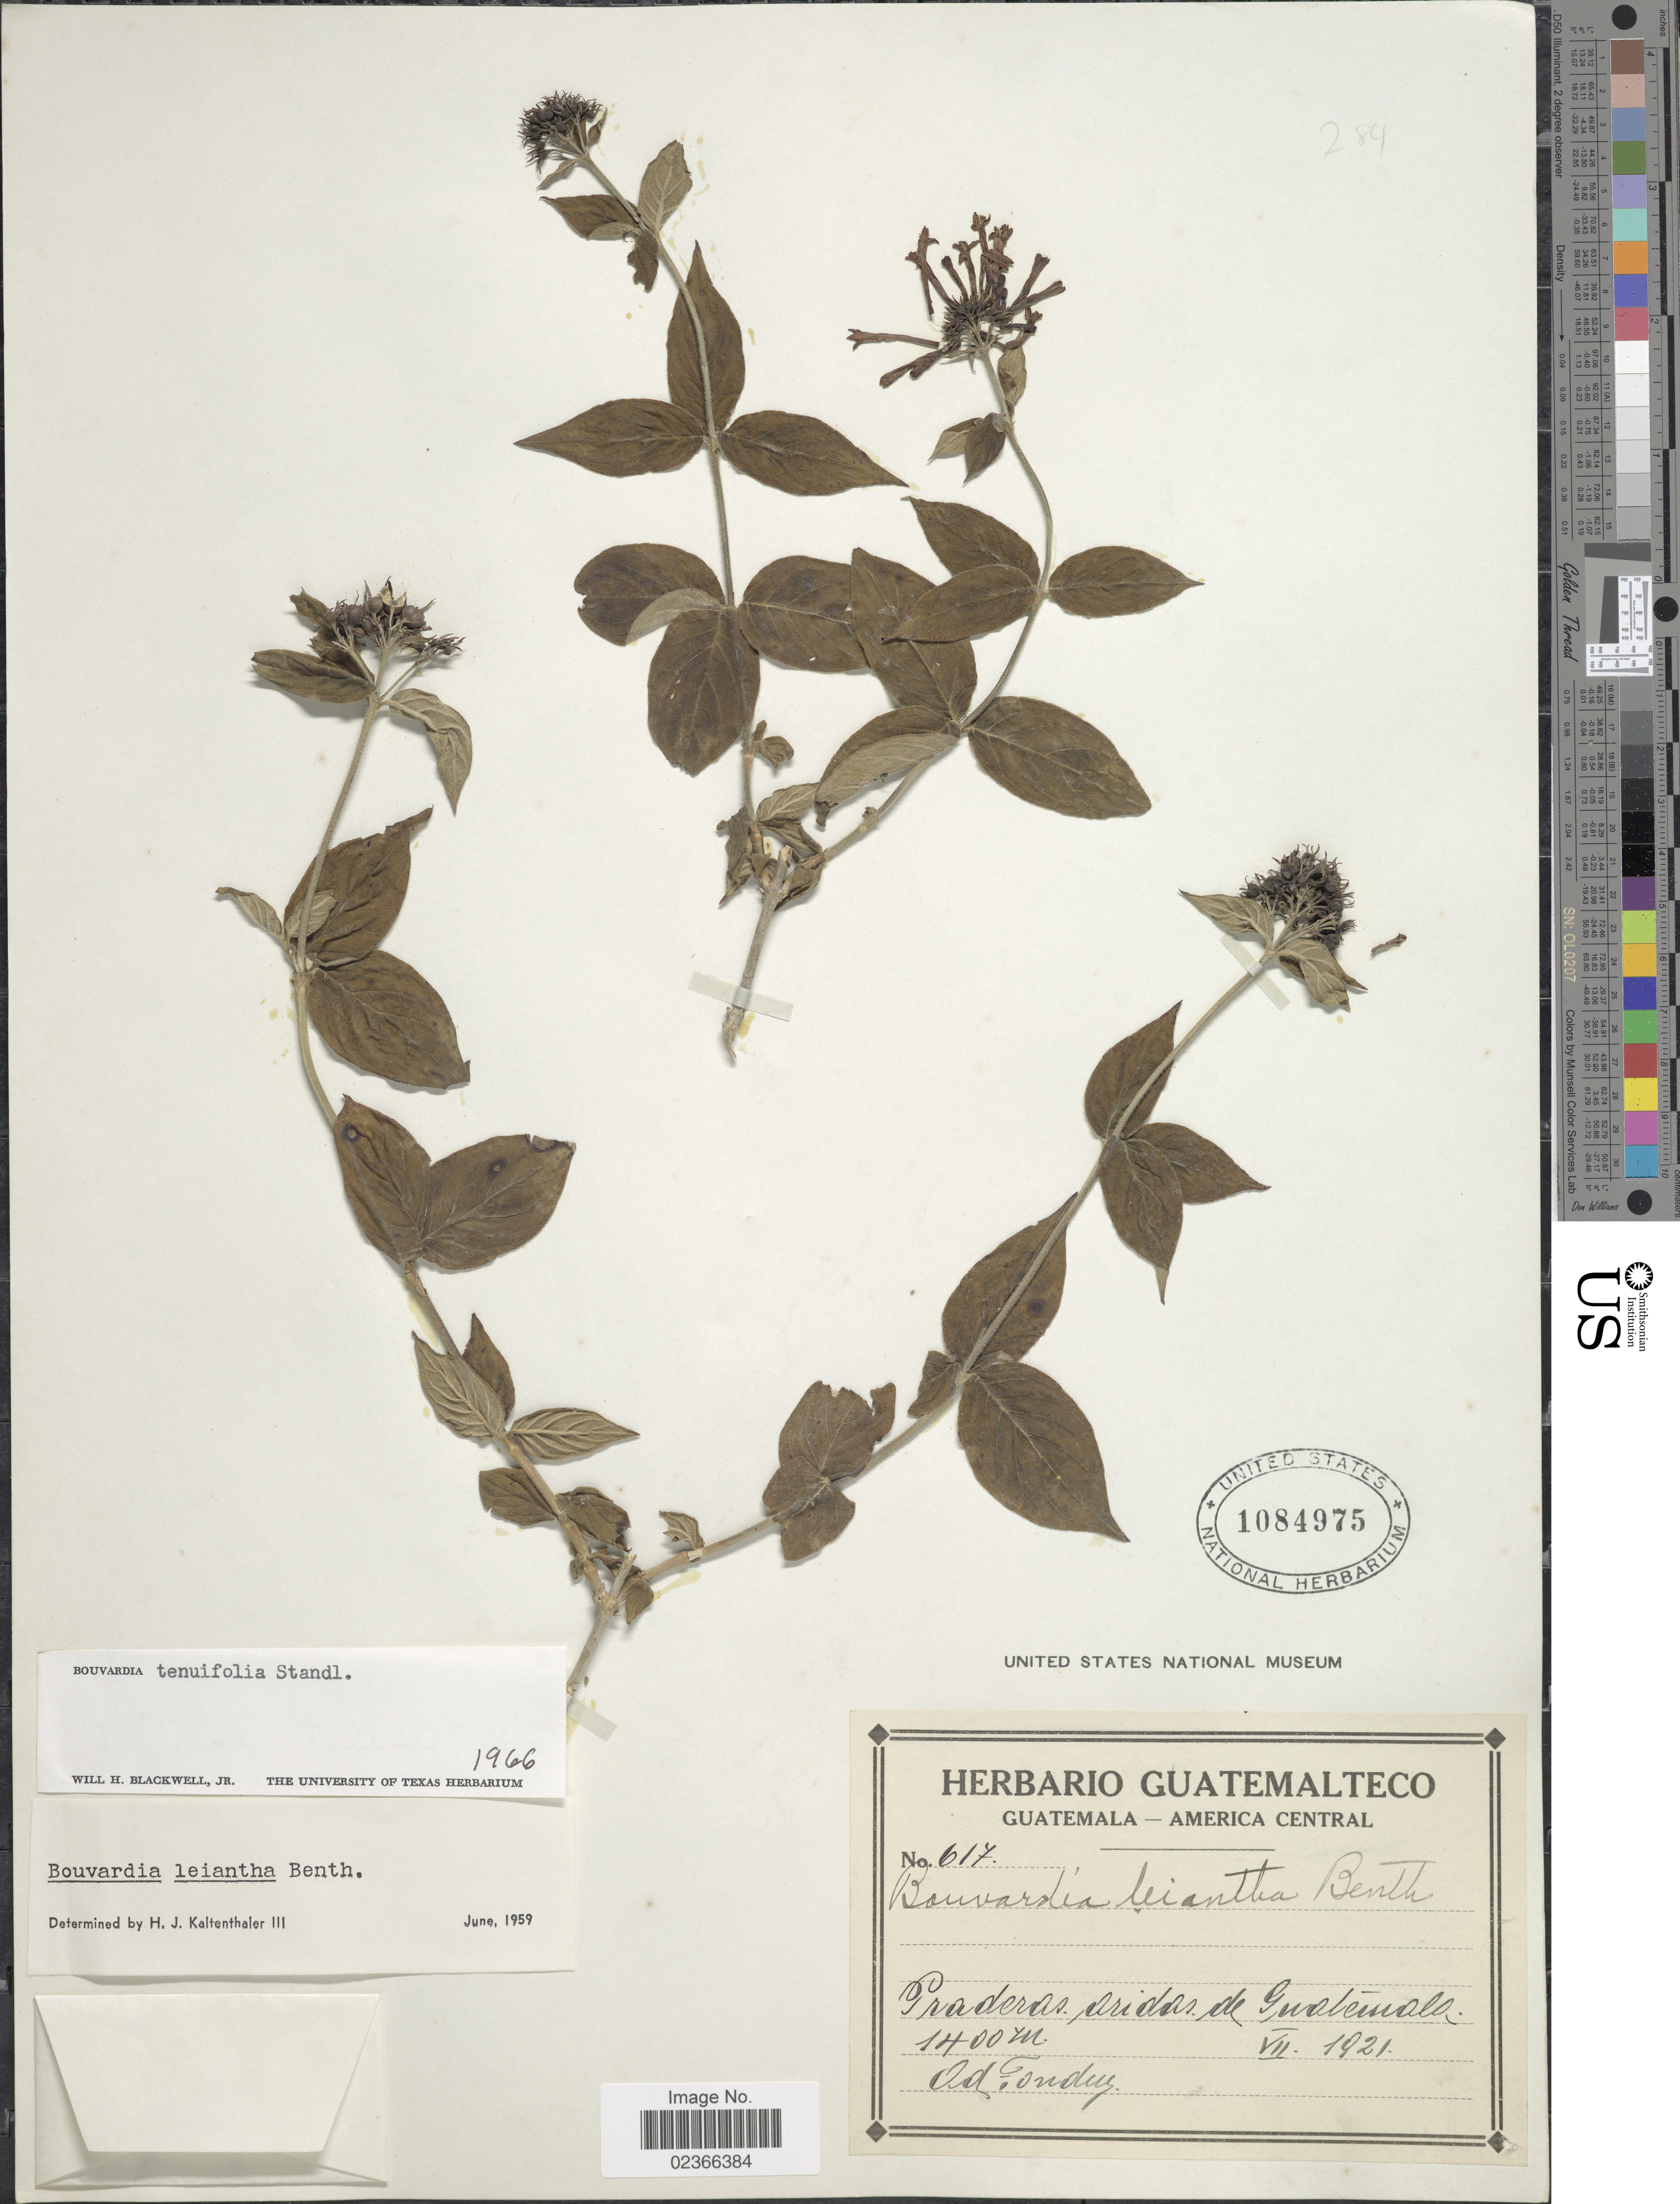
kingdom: Plantae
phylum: Tracheophyta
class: Magnoliopsida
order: Gentianales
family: Rubiaceae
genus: Bouvardia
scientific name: Bouvardia leiantha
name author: Benth.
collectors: A. Tonduz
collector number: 617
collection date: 1921-07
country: Guatemala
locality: Praderas aridas de Guatemala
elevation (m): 1400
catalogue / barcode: US 1084975